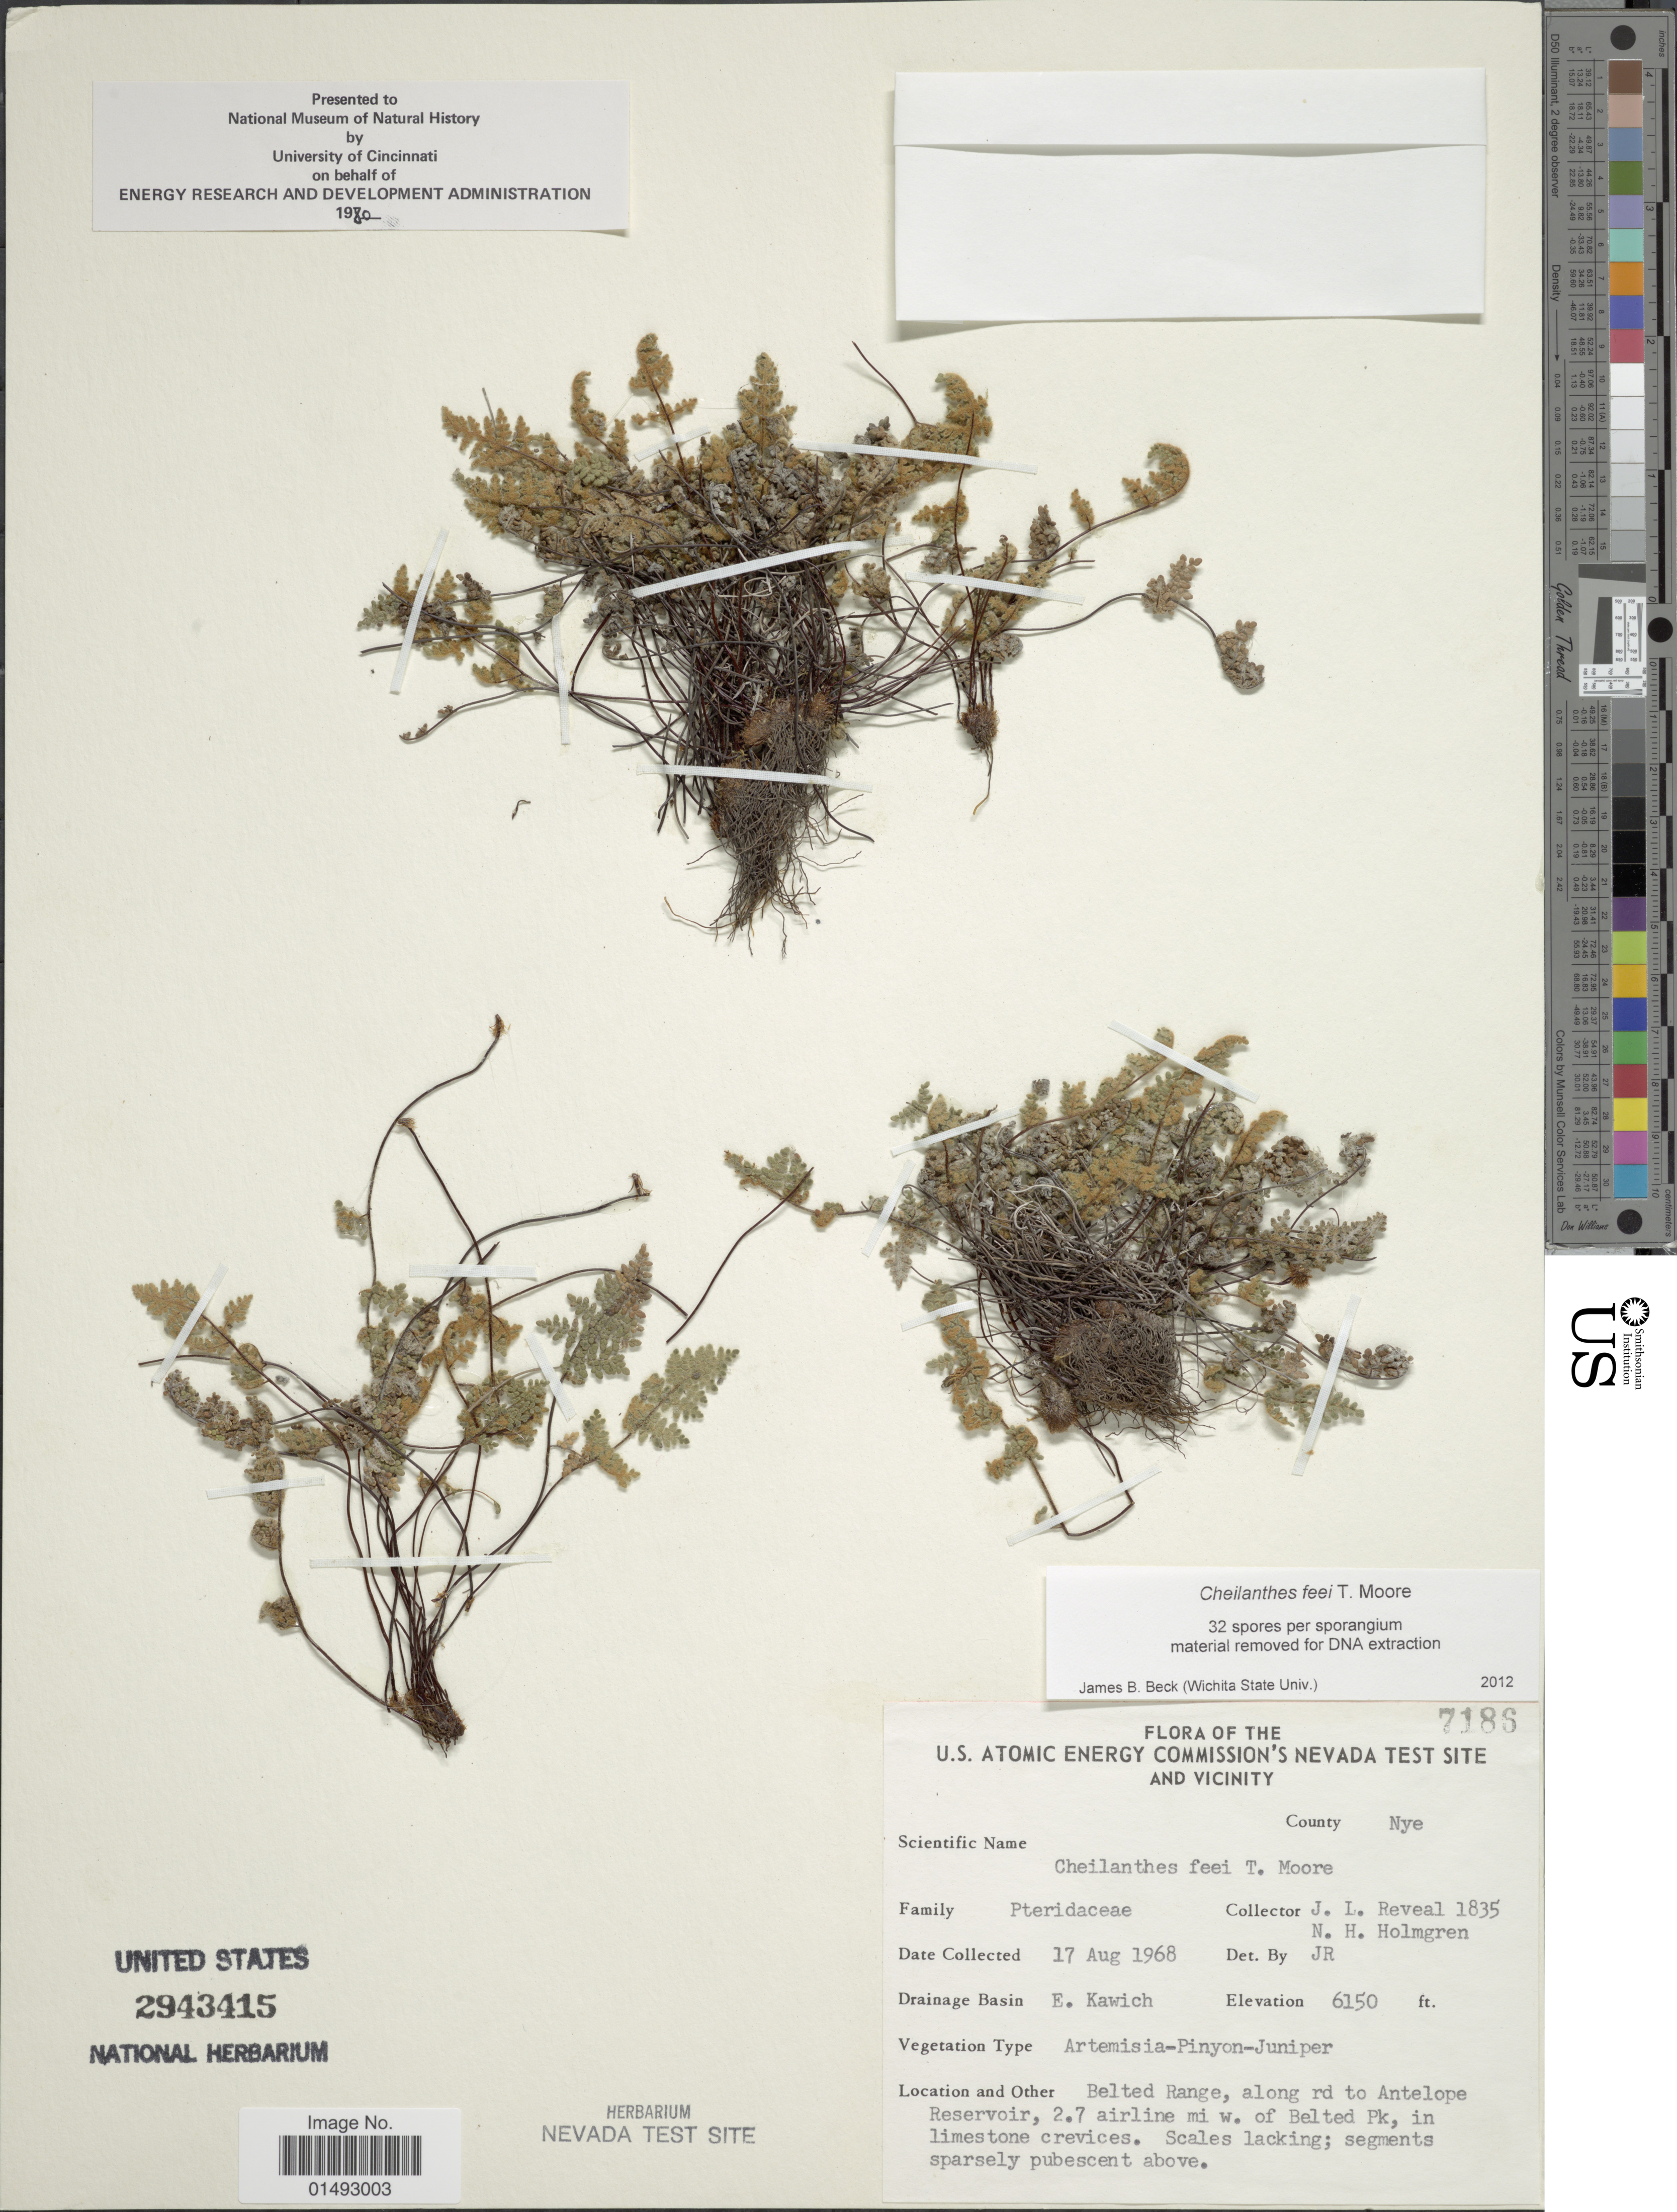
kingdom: Plantae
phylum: Tracheophyta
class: Polypodiopsida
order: Polypodiales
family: Pteridaceae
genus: Myriopteris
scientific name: Myriopteris gracilis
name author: Fée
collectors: J. L. Reveal & N. H. Holmgren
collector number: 1835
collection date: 1968-08-17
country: United States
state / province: Nevada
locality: U.S. Atomic Energy Commision's Nevada Test Site and Vicinity, Drainage Basin E. Kawich, Belted Range, along rd to Antelope Reservoir, 2.7 airline mi w. of Belted Pk, in limestone crevices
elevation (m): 1875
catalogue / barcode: US 2943415